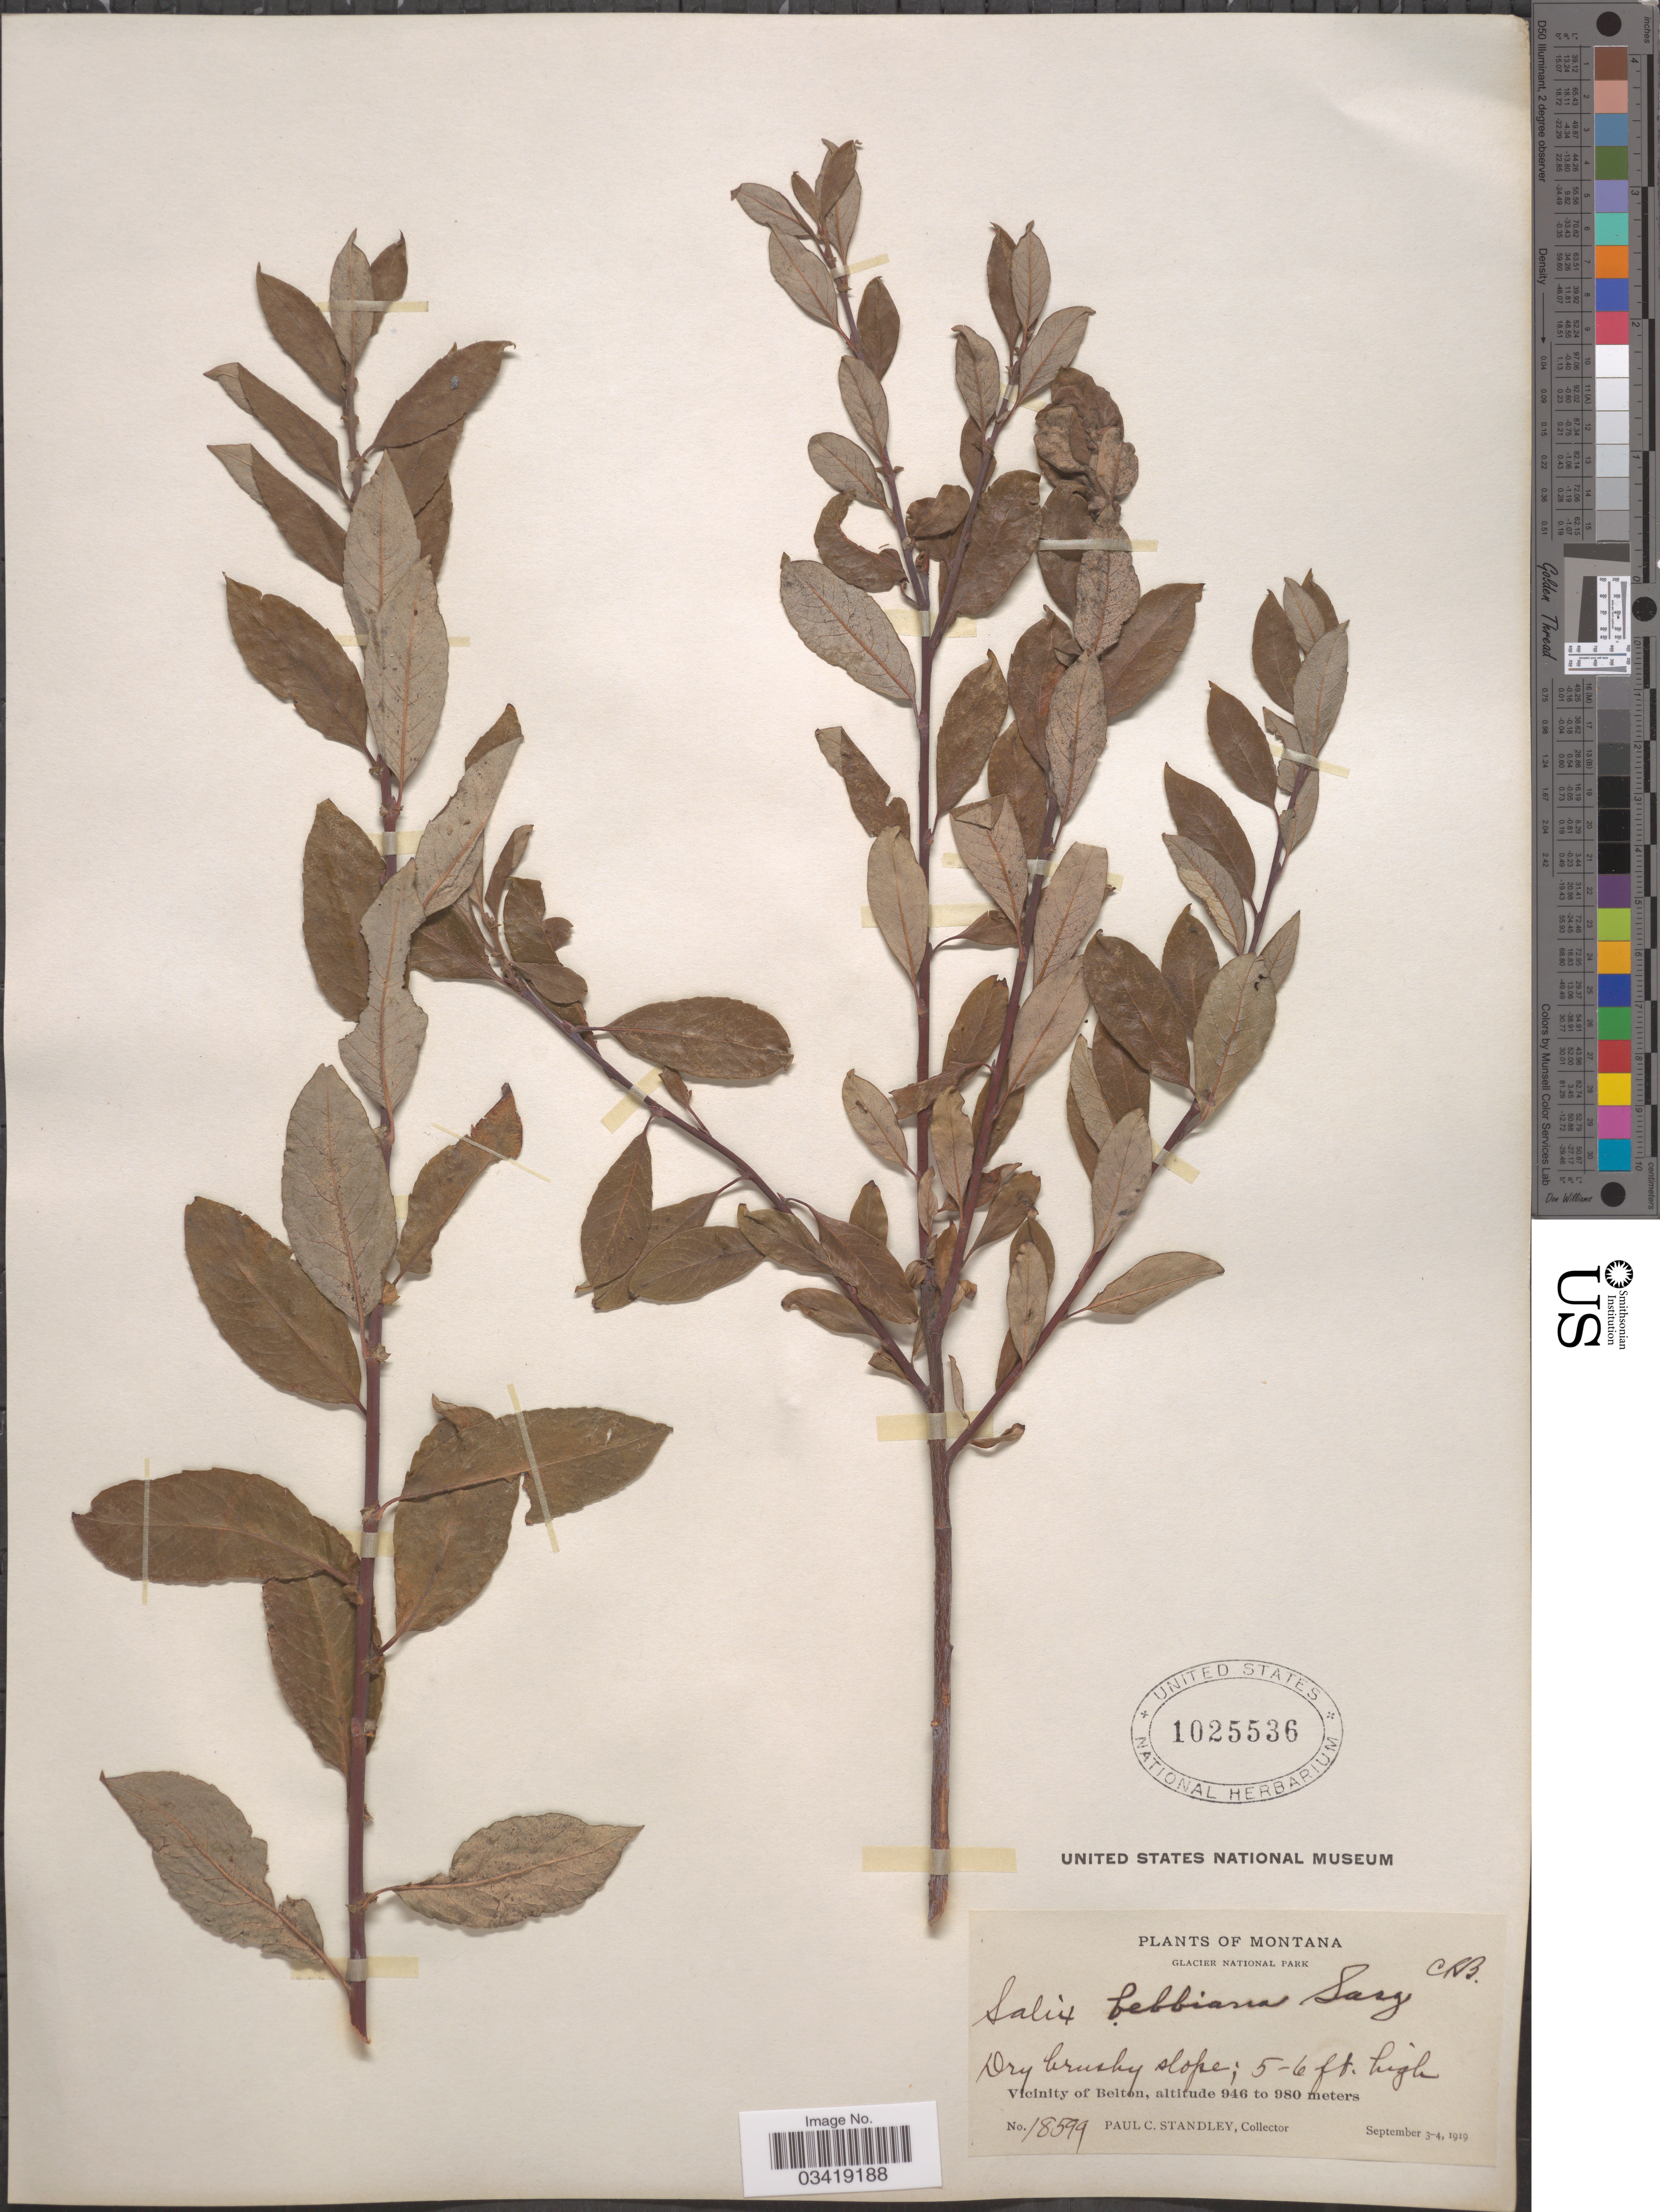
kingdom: Plantae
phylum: Tracheophyta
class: Magnoliopsida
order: Malpighiales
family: Salicaceae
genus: Salix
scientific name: Salix bebbiana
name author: Sarg.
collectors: P. C. Standley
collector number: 18599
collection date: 1919-09-03/1919-09-04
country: United States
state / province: Montana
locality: Glacier National Park. Vicinity of Belton.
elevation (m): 946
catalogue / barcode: US 1025536